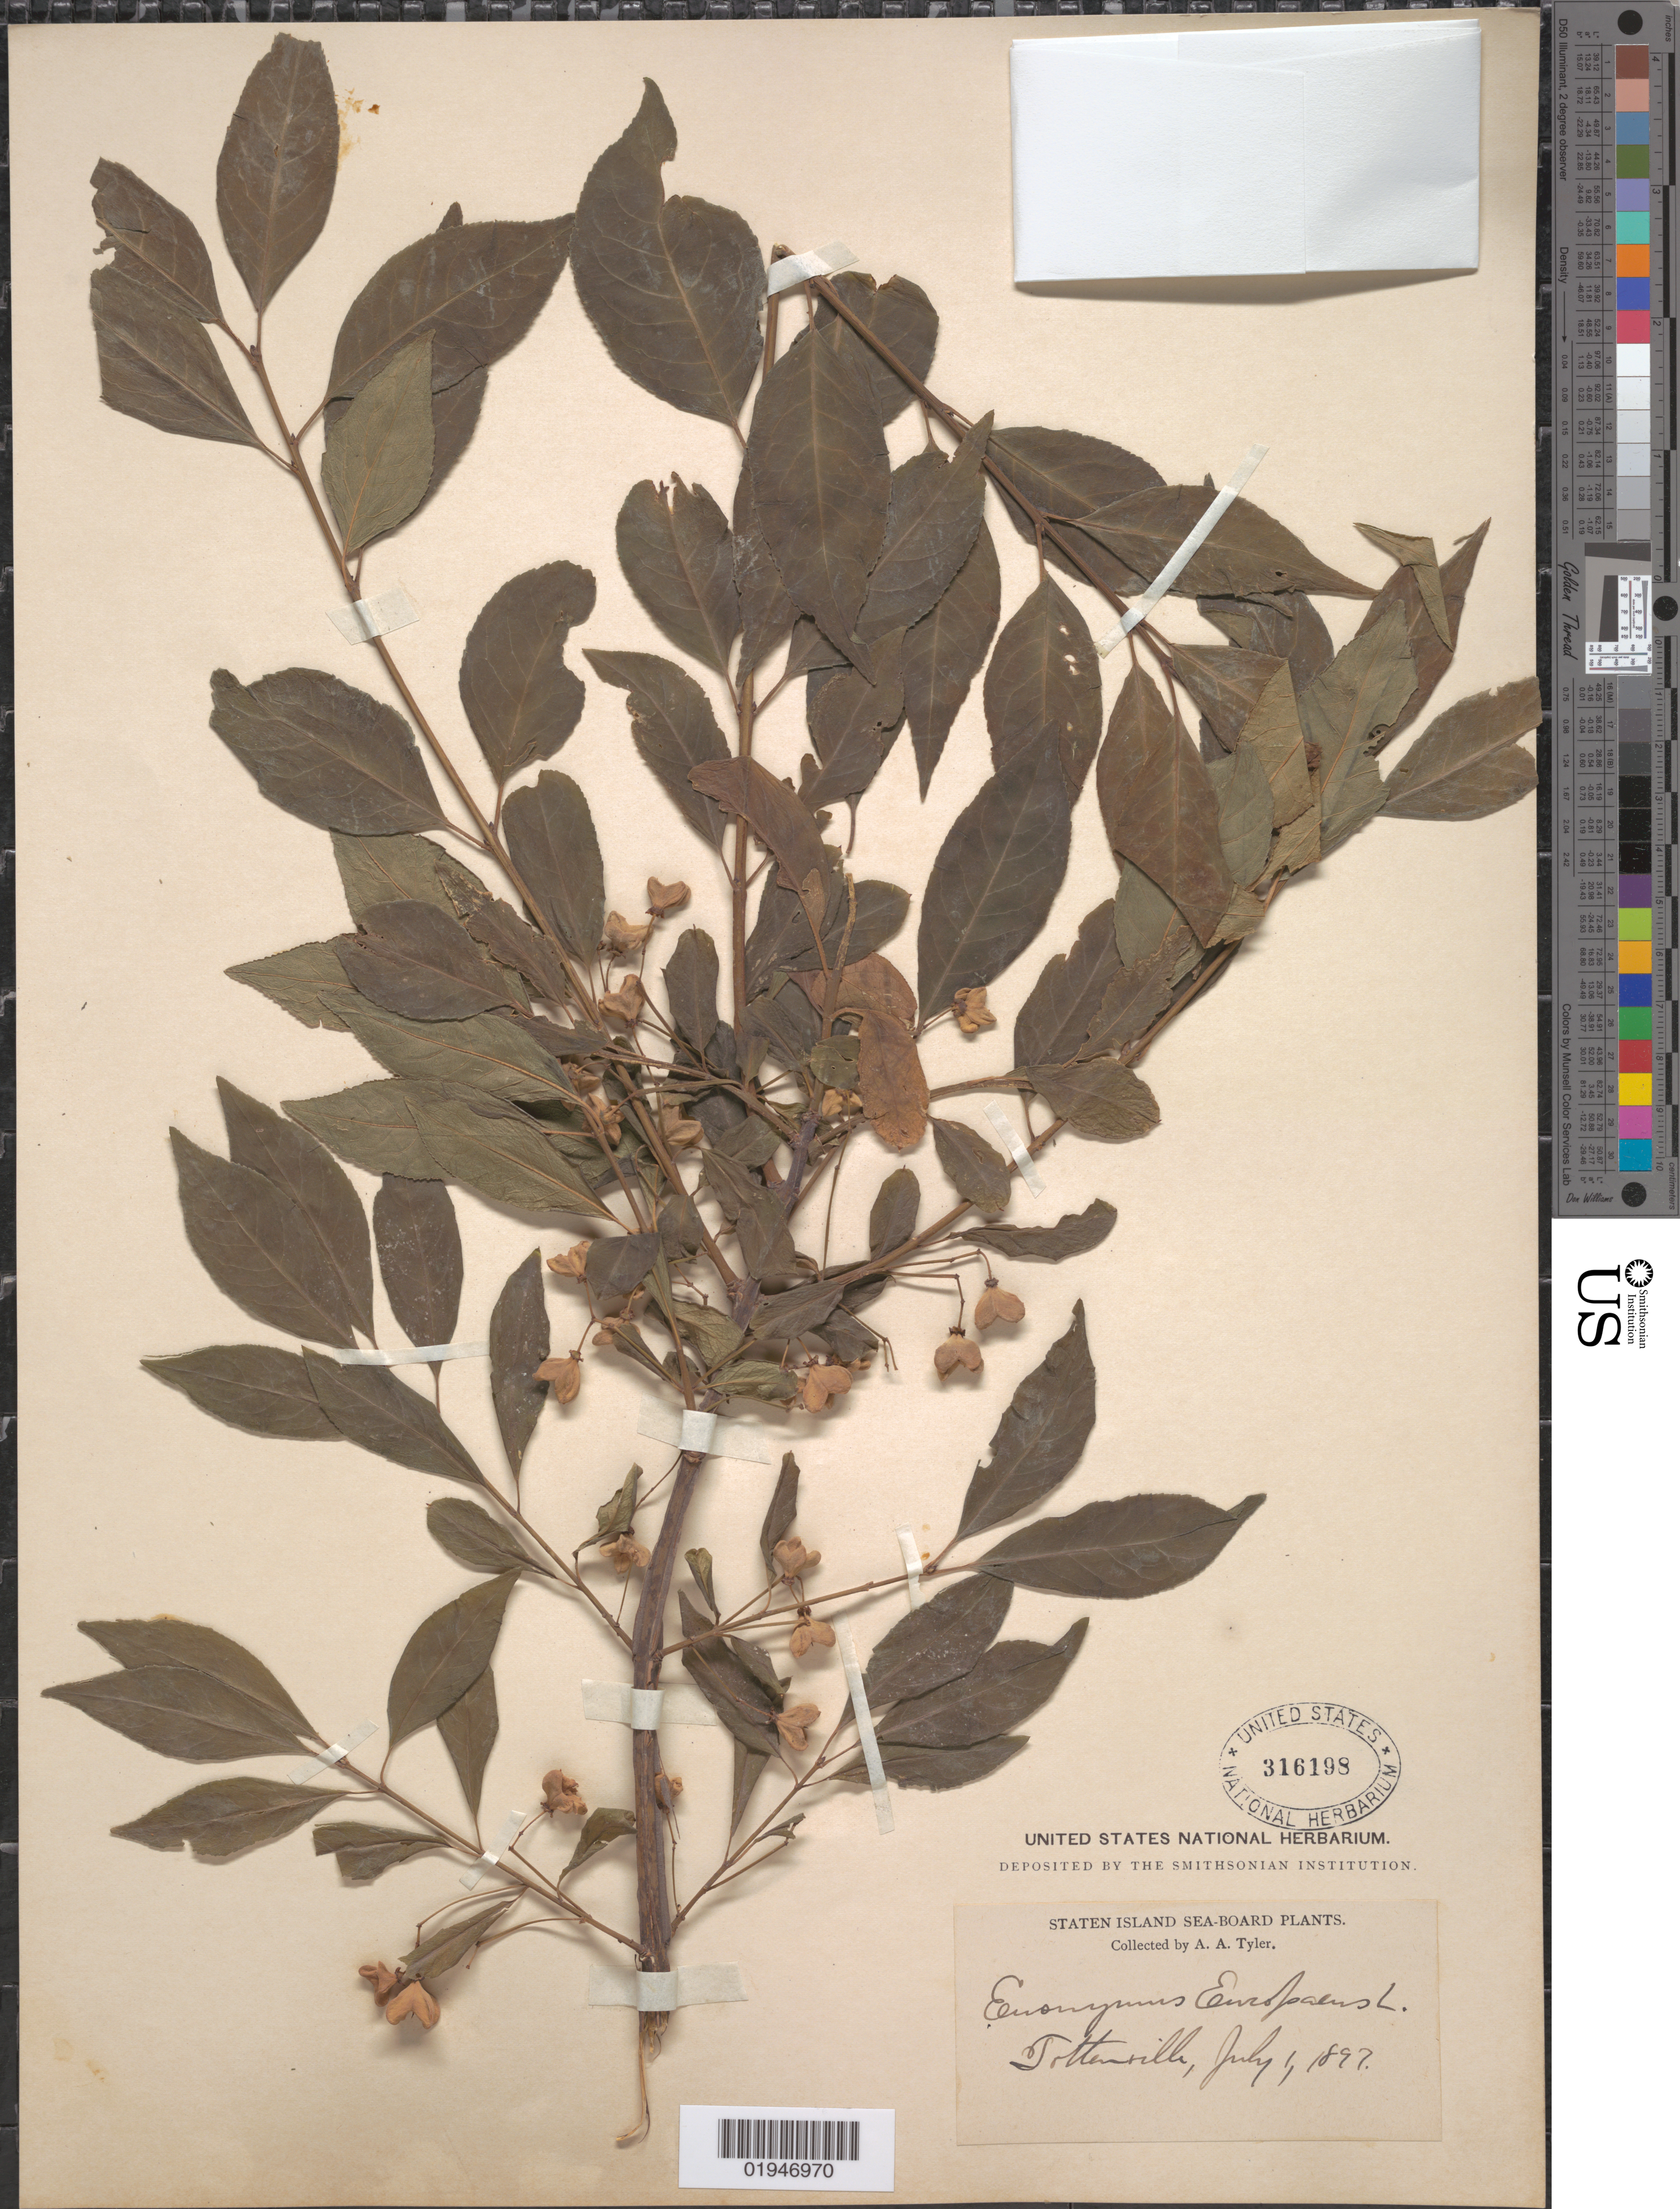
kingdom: Plantae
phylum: Tracheophyta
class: Magnoliopsida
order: Celastrales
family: Celastraceae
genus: Euonymus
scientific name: Euonymus europaeus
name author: L.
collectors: A. Tyler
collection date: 1897-07-01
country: United States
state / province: New York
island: Staten Island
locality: Tottenville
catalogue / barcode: US 316198